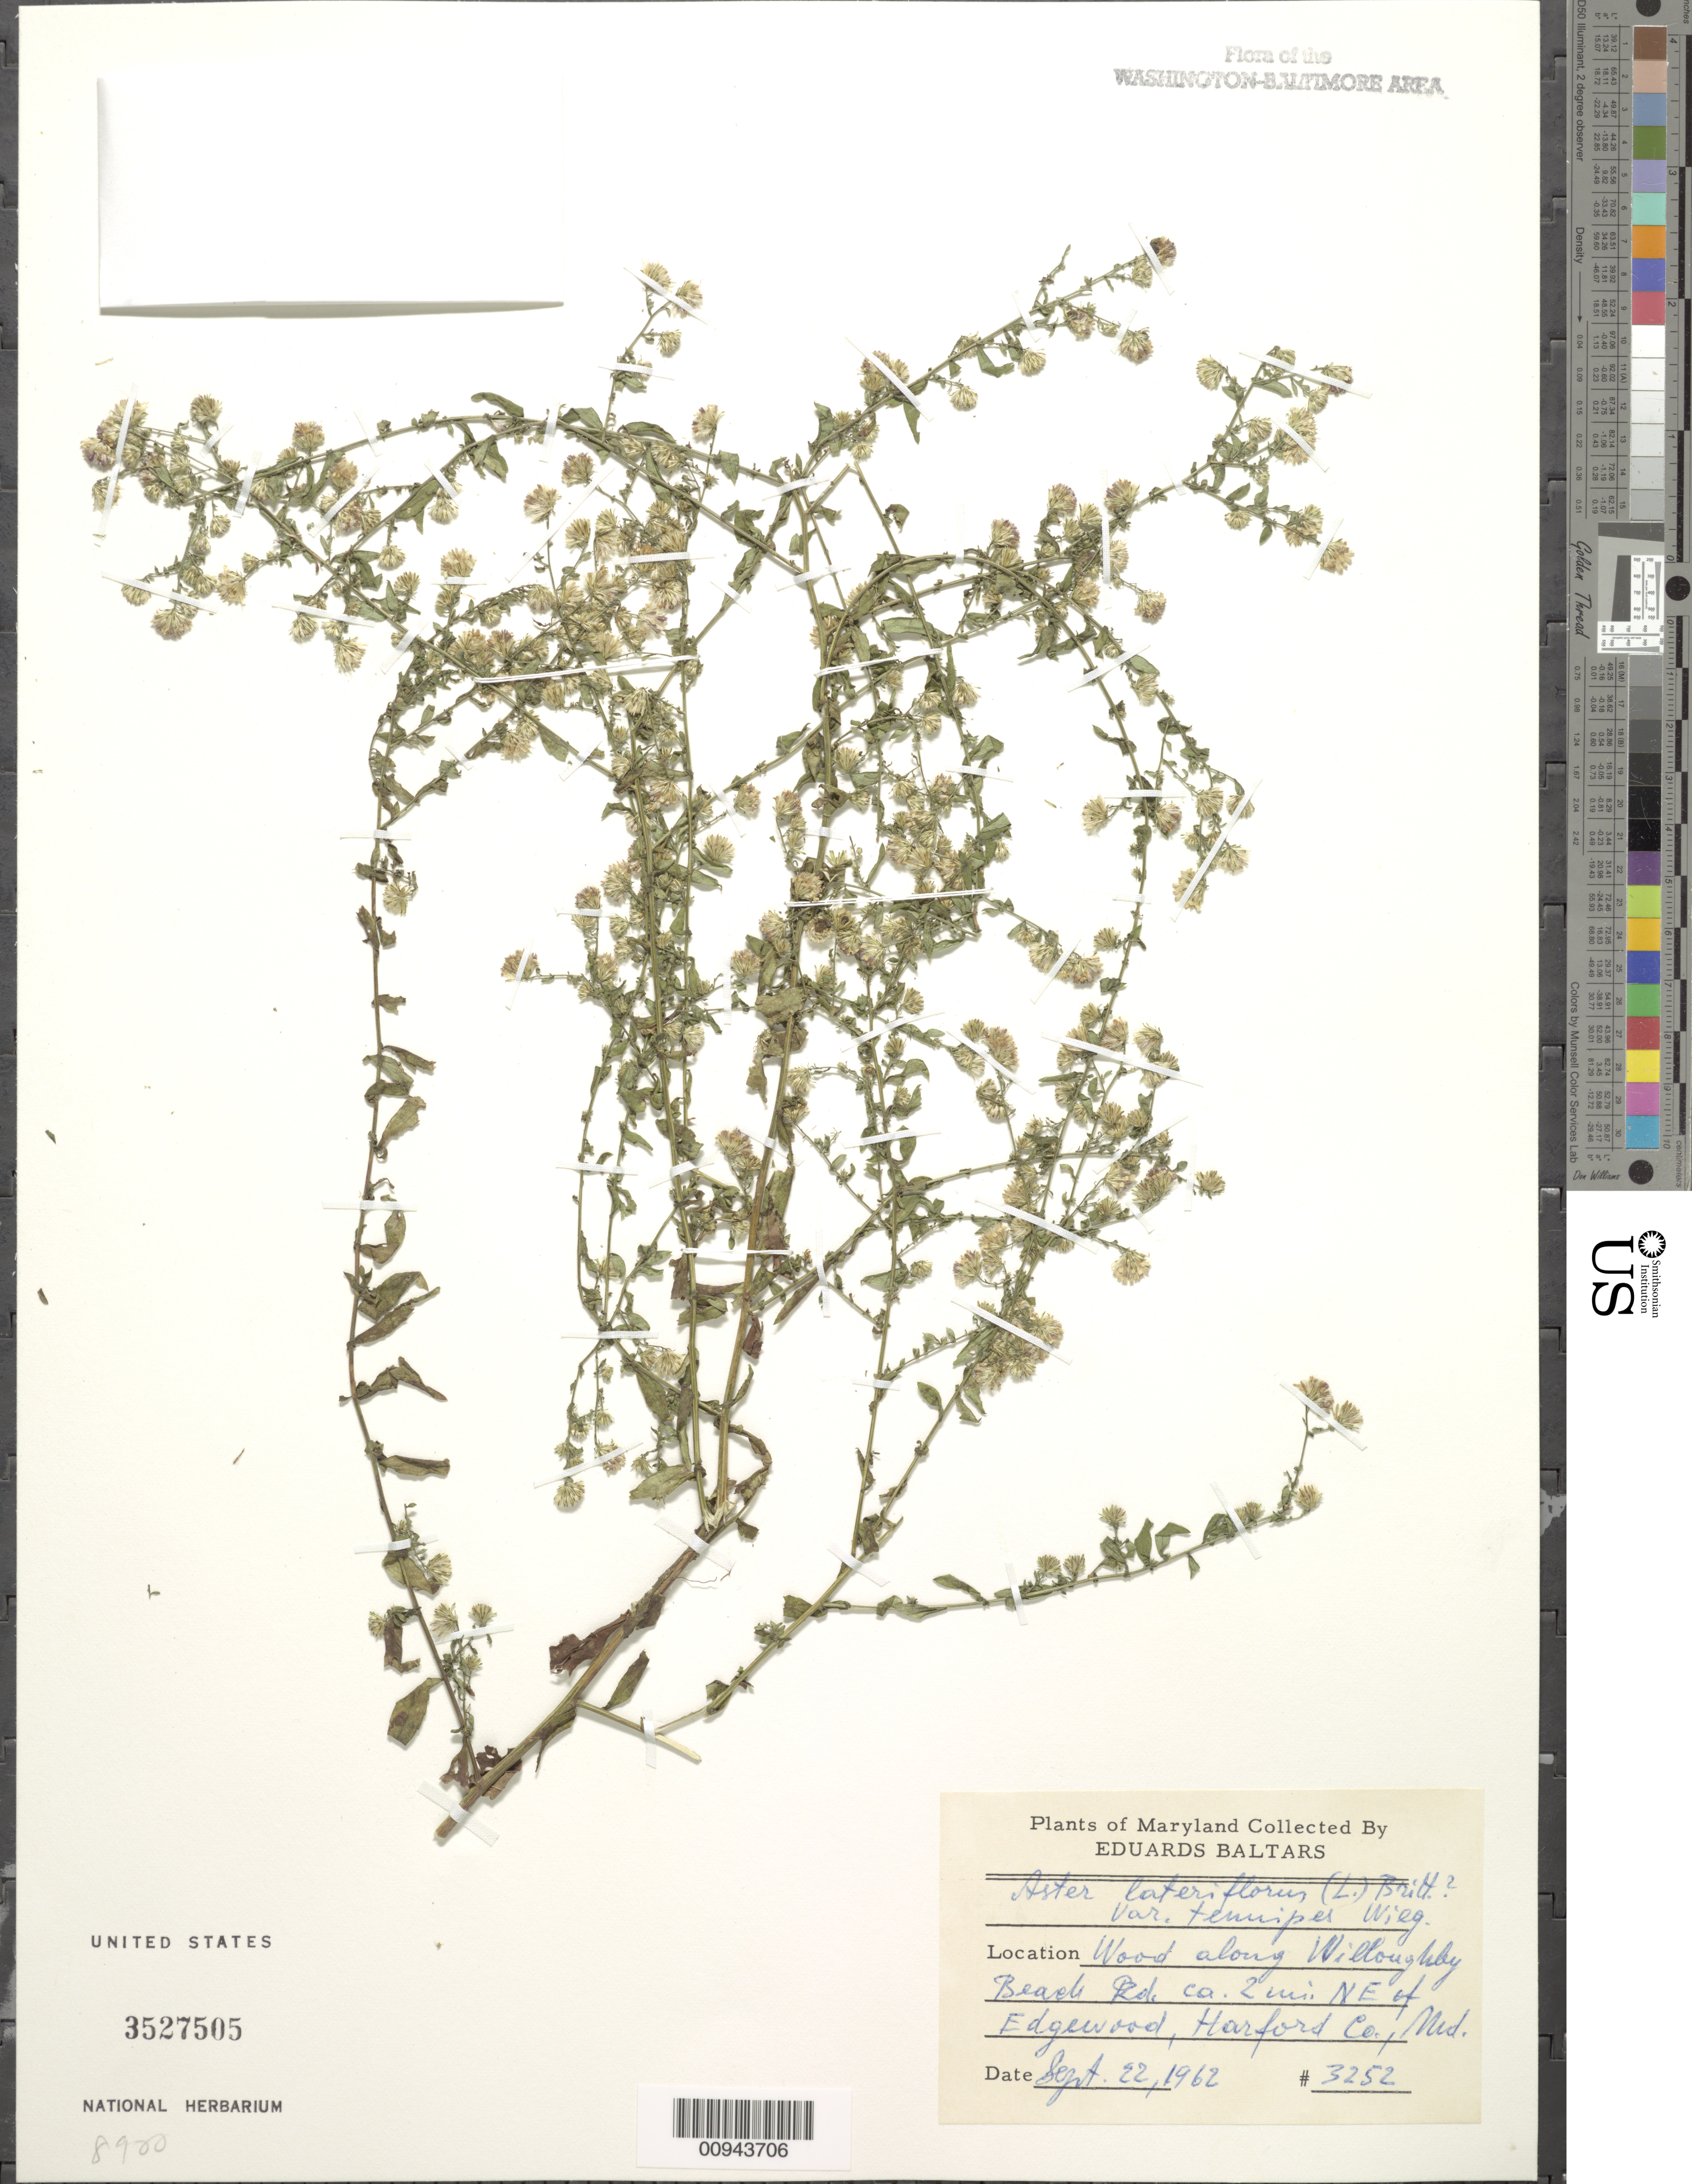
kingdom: Plantae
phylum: Tracheophyta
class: Magnoliopsida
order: Asterales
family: Asteraceae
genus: Symphyotrichum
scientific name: Symphyotrichum lateriflorum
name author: (L.) Á. Löve & D. Löve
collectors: E. Baltars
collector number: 3252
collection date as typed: Sept. 22, 1962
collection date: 1962-09-22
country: United States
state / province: Maryland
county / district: Harford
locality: along Willoughby Beach Rd., ca. 2 mi. NE of Edgewood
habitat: wood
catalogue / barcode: US 3527505